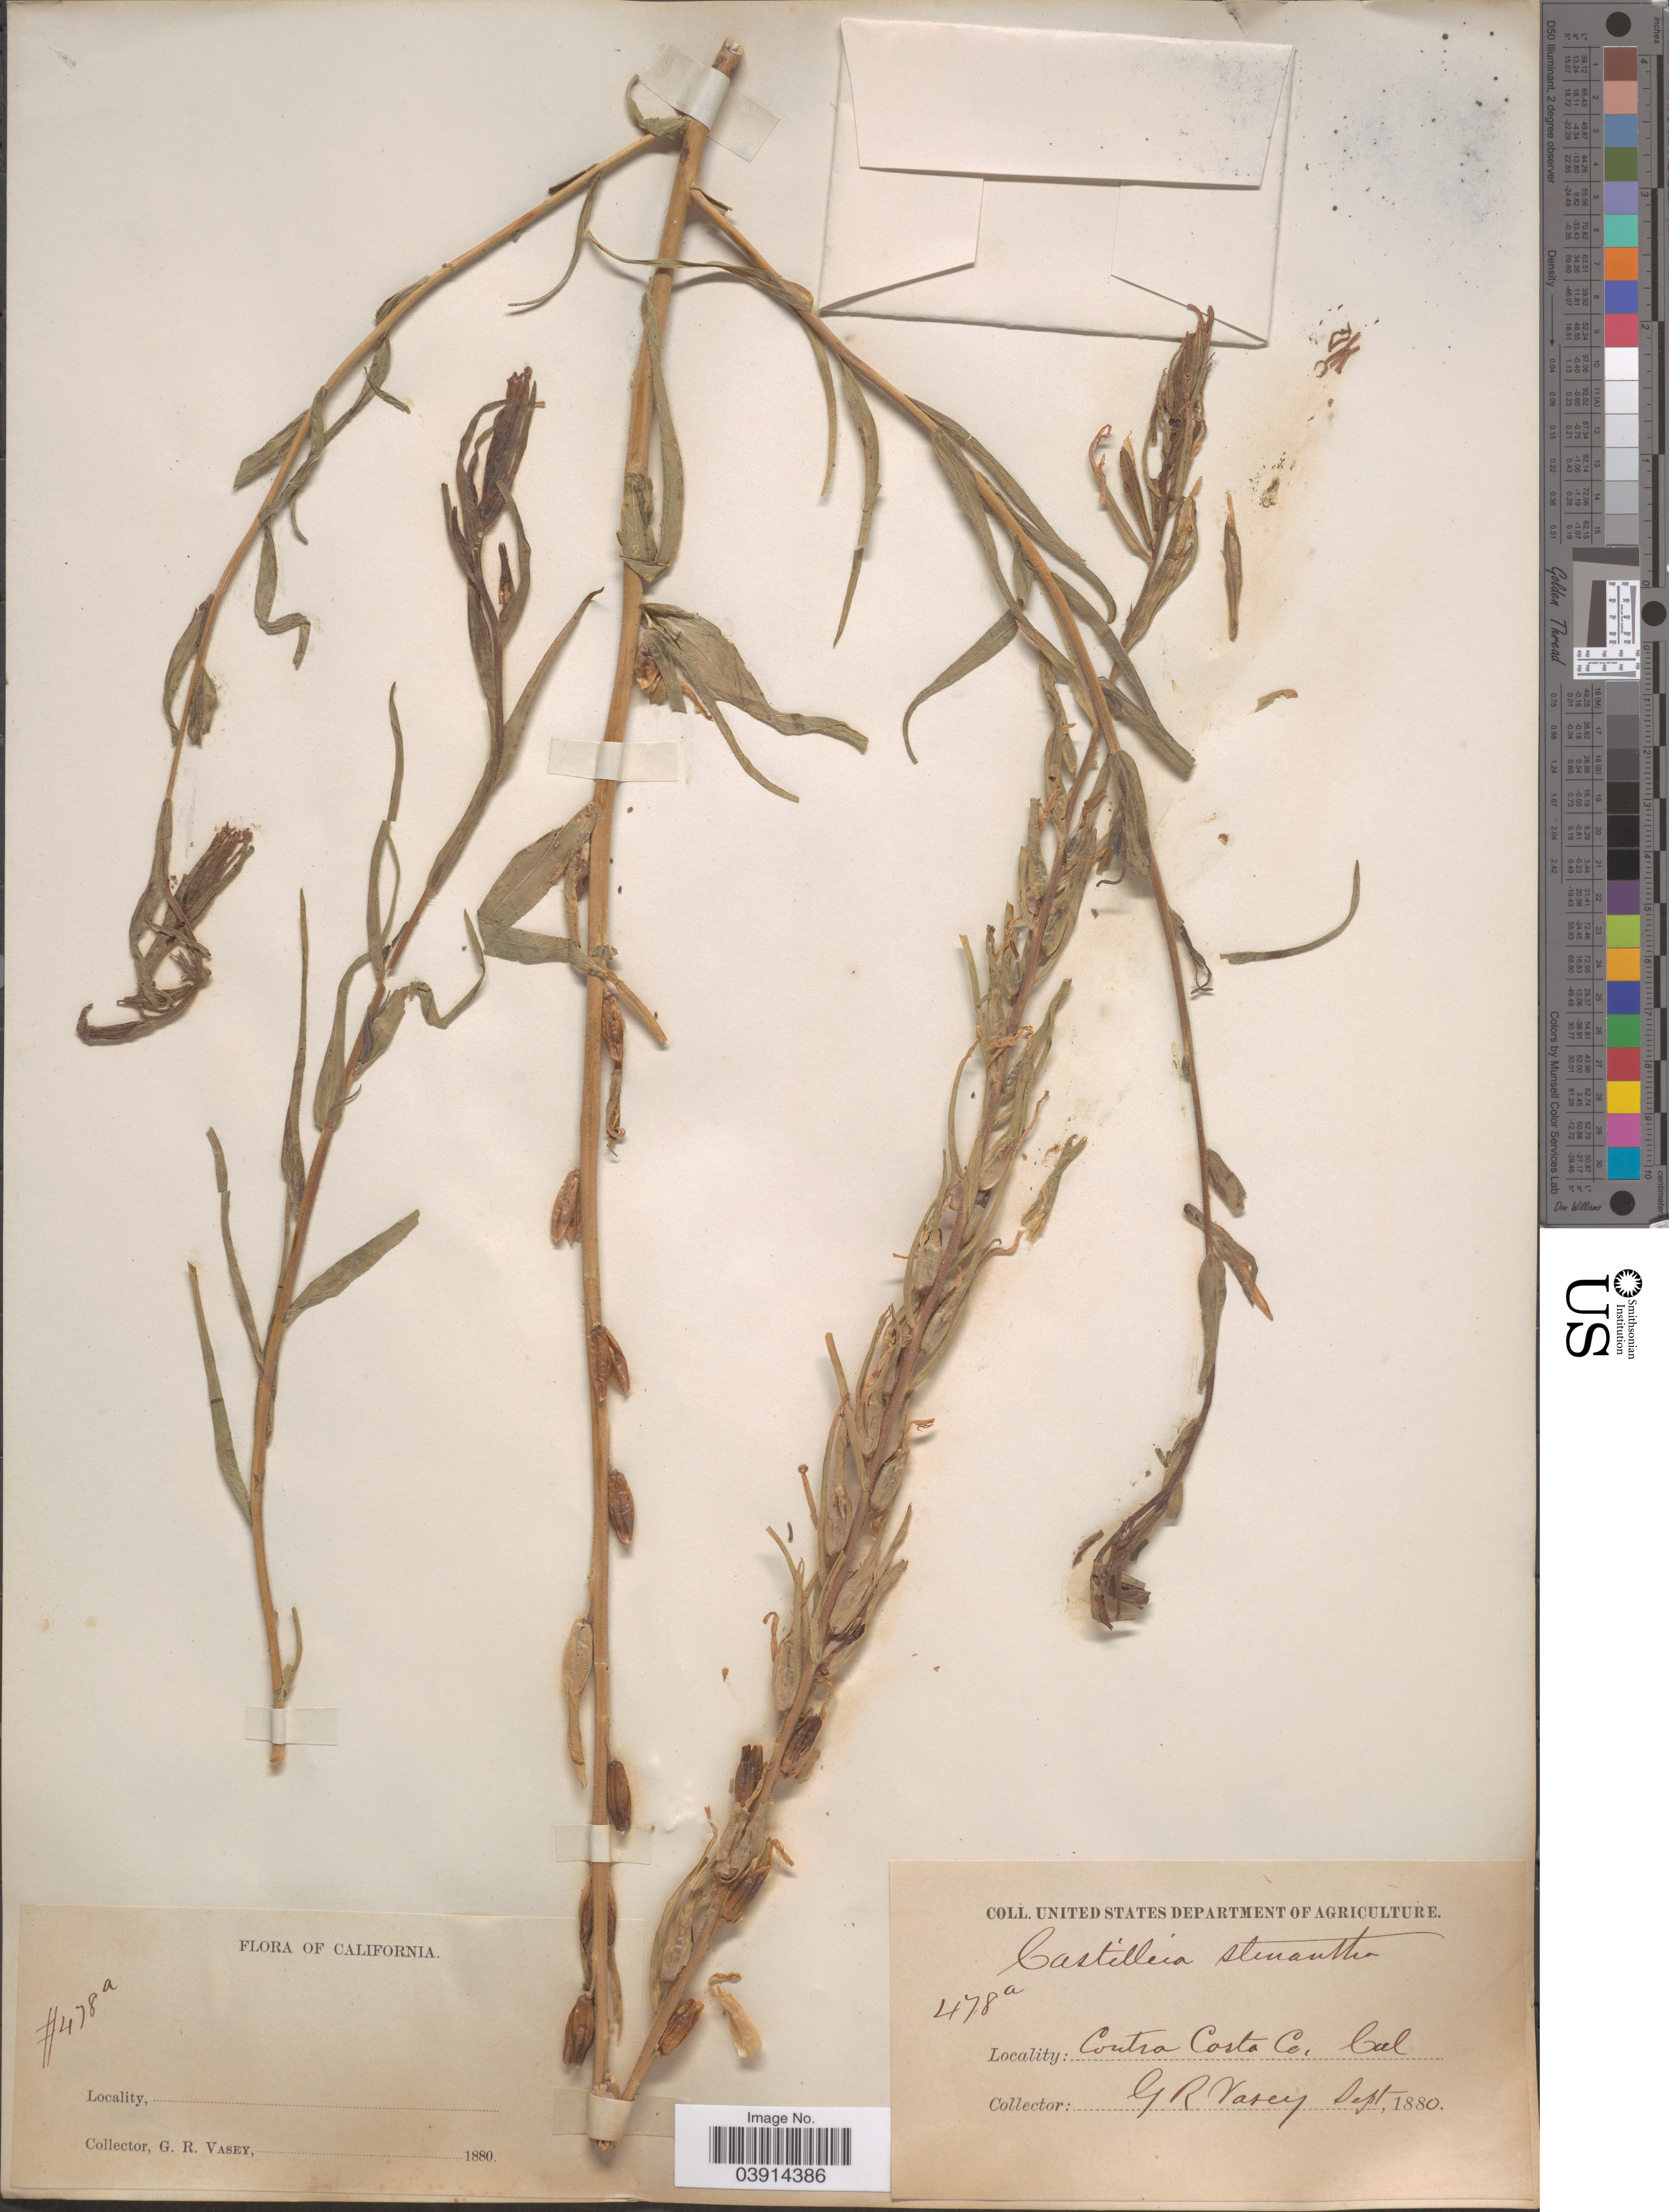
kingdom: Plantae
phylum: Tracheophyta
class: Magnoliopsida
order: Lamiales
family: Orobanchaceae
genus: Castilleja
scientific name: Castilleja stenantha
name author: A. Gray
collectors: G. R. Vasey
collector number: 478a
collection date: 1880-09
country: United States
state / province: California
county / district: Contra Costa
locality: Contra Costa Co.